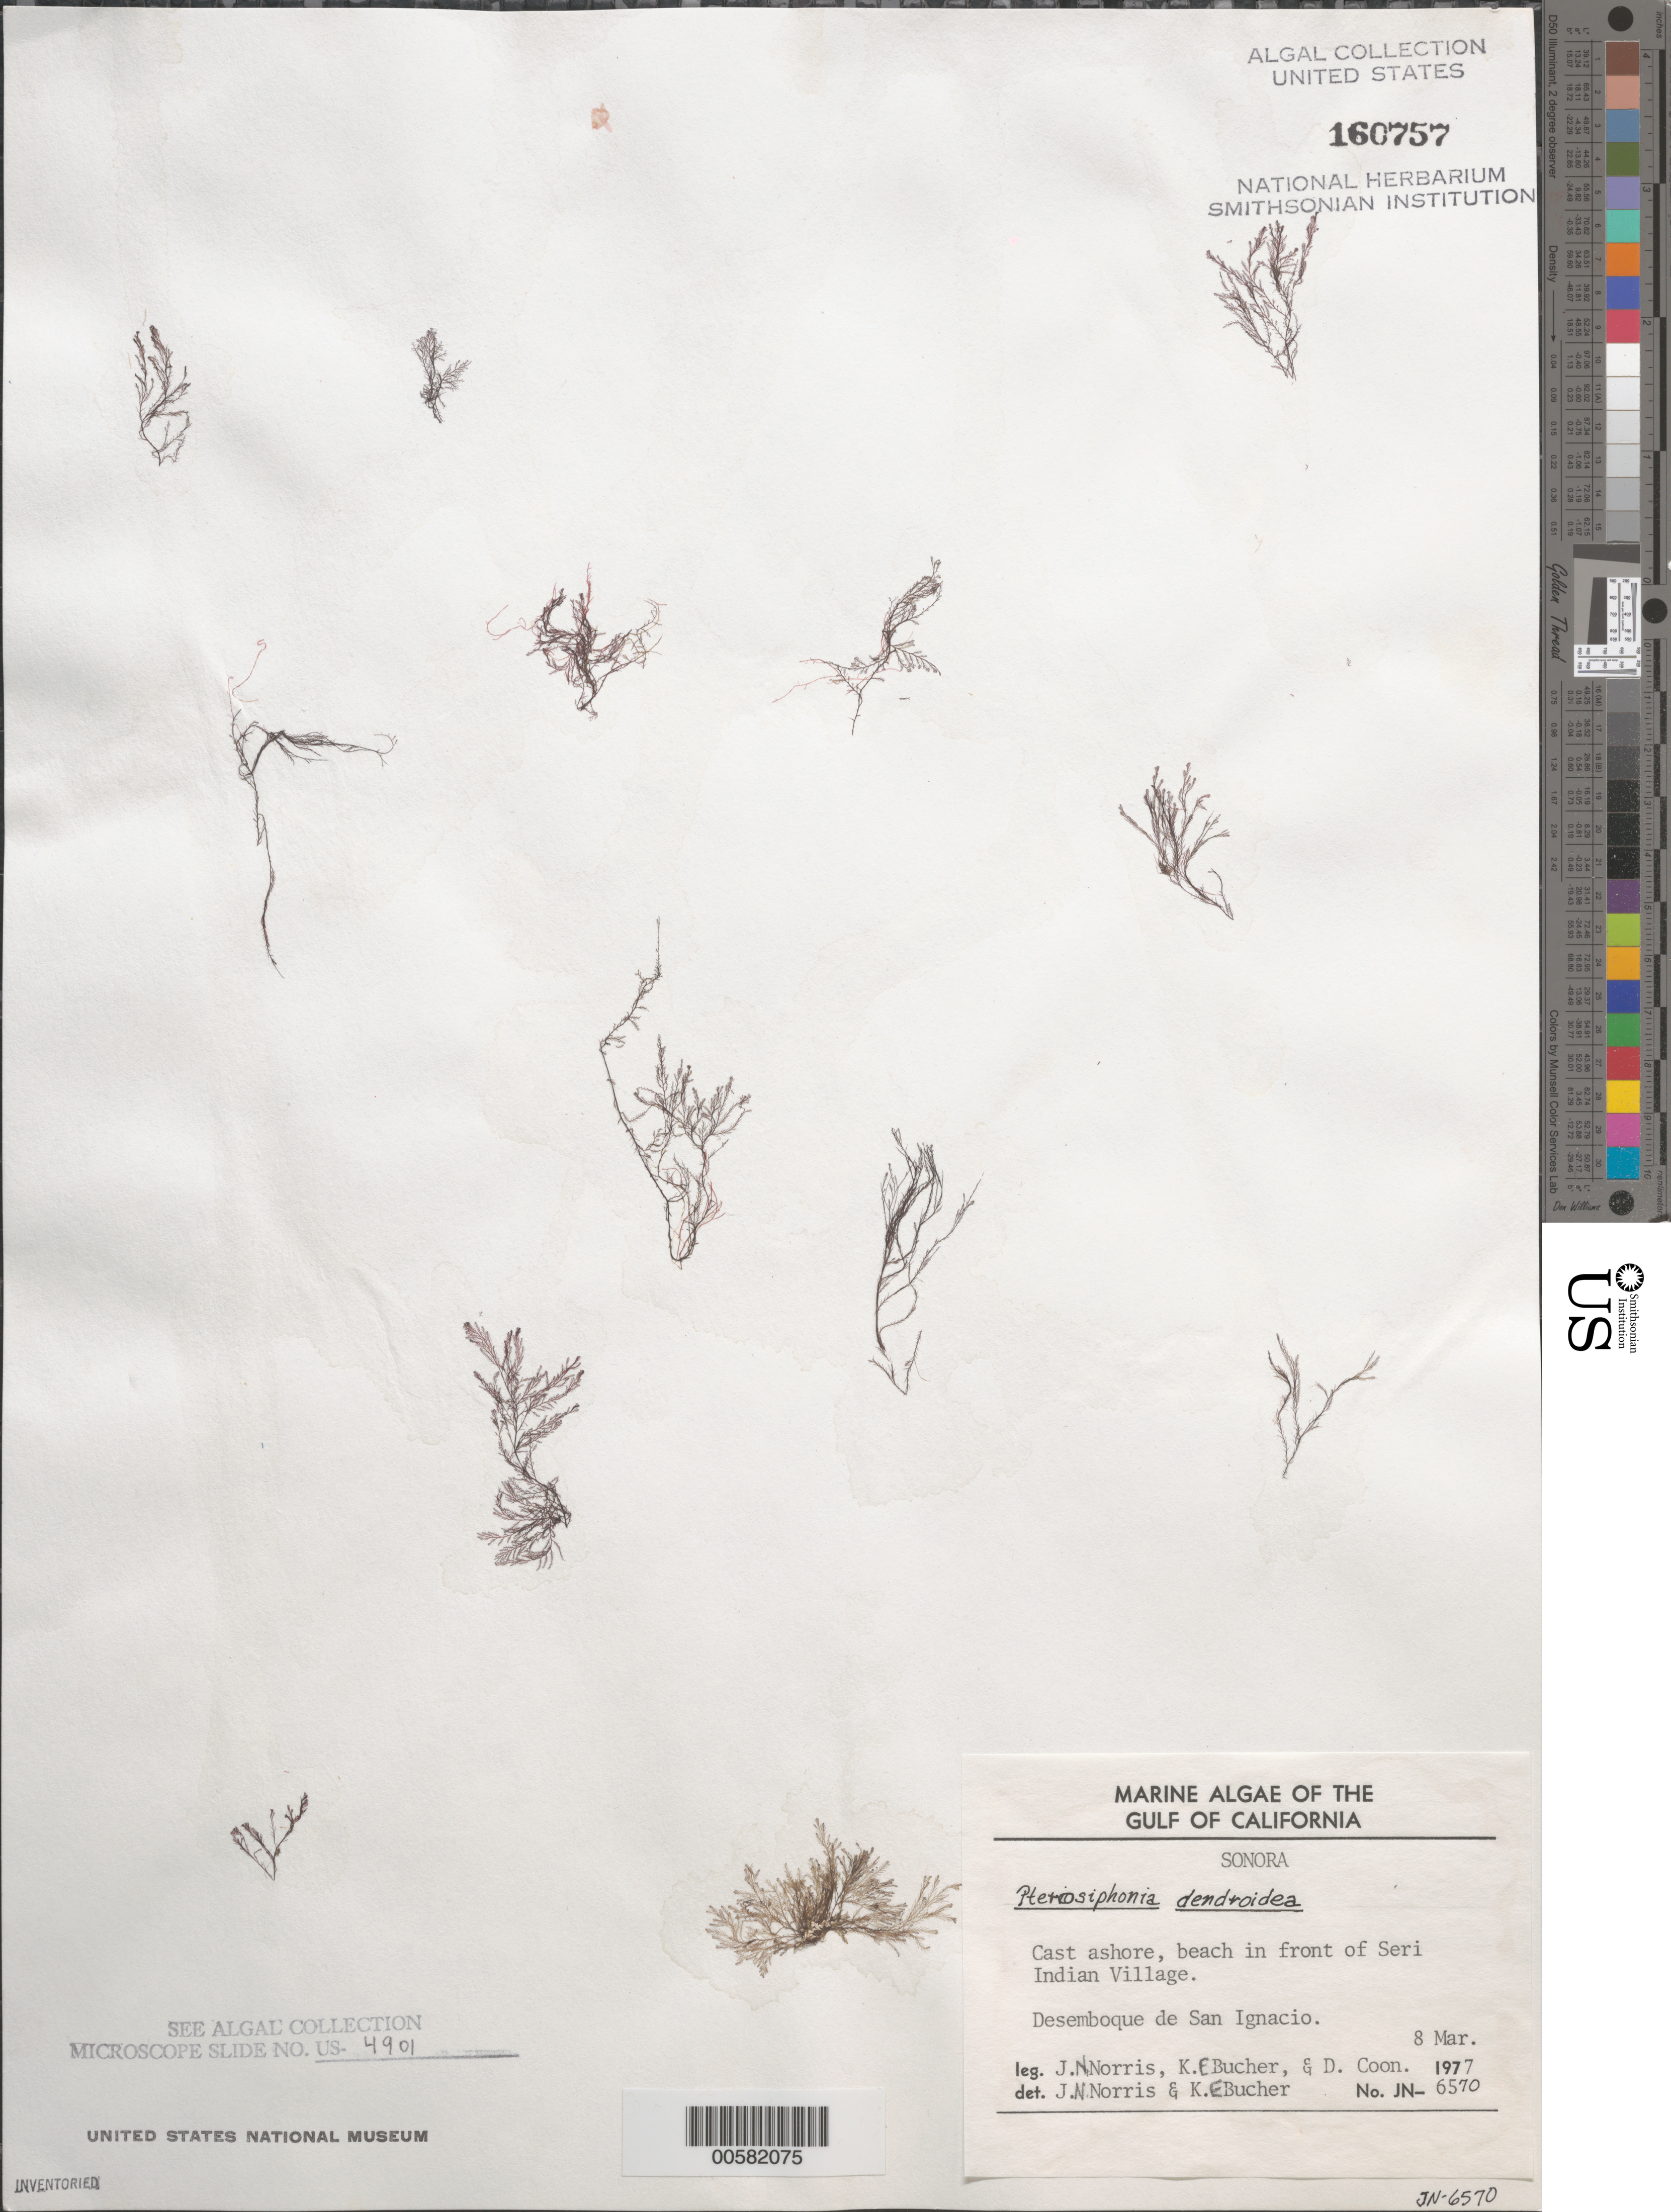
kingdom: Plantae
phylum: Rhodophyta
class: Florideophyceae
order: Ceramiales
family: Rhodomelaceae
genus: Symphyocladiella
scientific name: Symphyocladiella dendroidea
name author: (Montagne) Bustamante et al.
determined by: Algae name updating Project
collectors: J. N. Norris, K. E. Bucher & D. Coon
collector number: JN-6570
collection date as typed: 08 Mar 1977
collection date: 1977-03-08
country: Mexico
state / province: Sonora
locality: Desemboque de San Ignacio, Seri Indian village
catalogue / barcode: US 160757